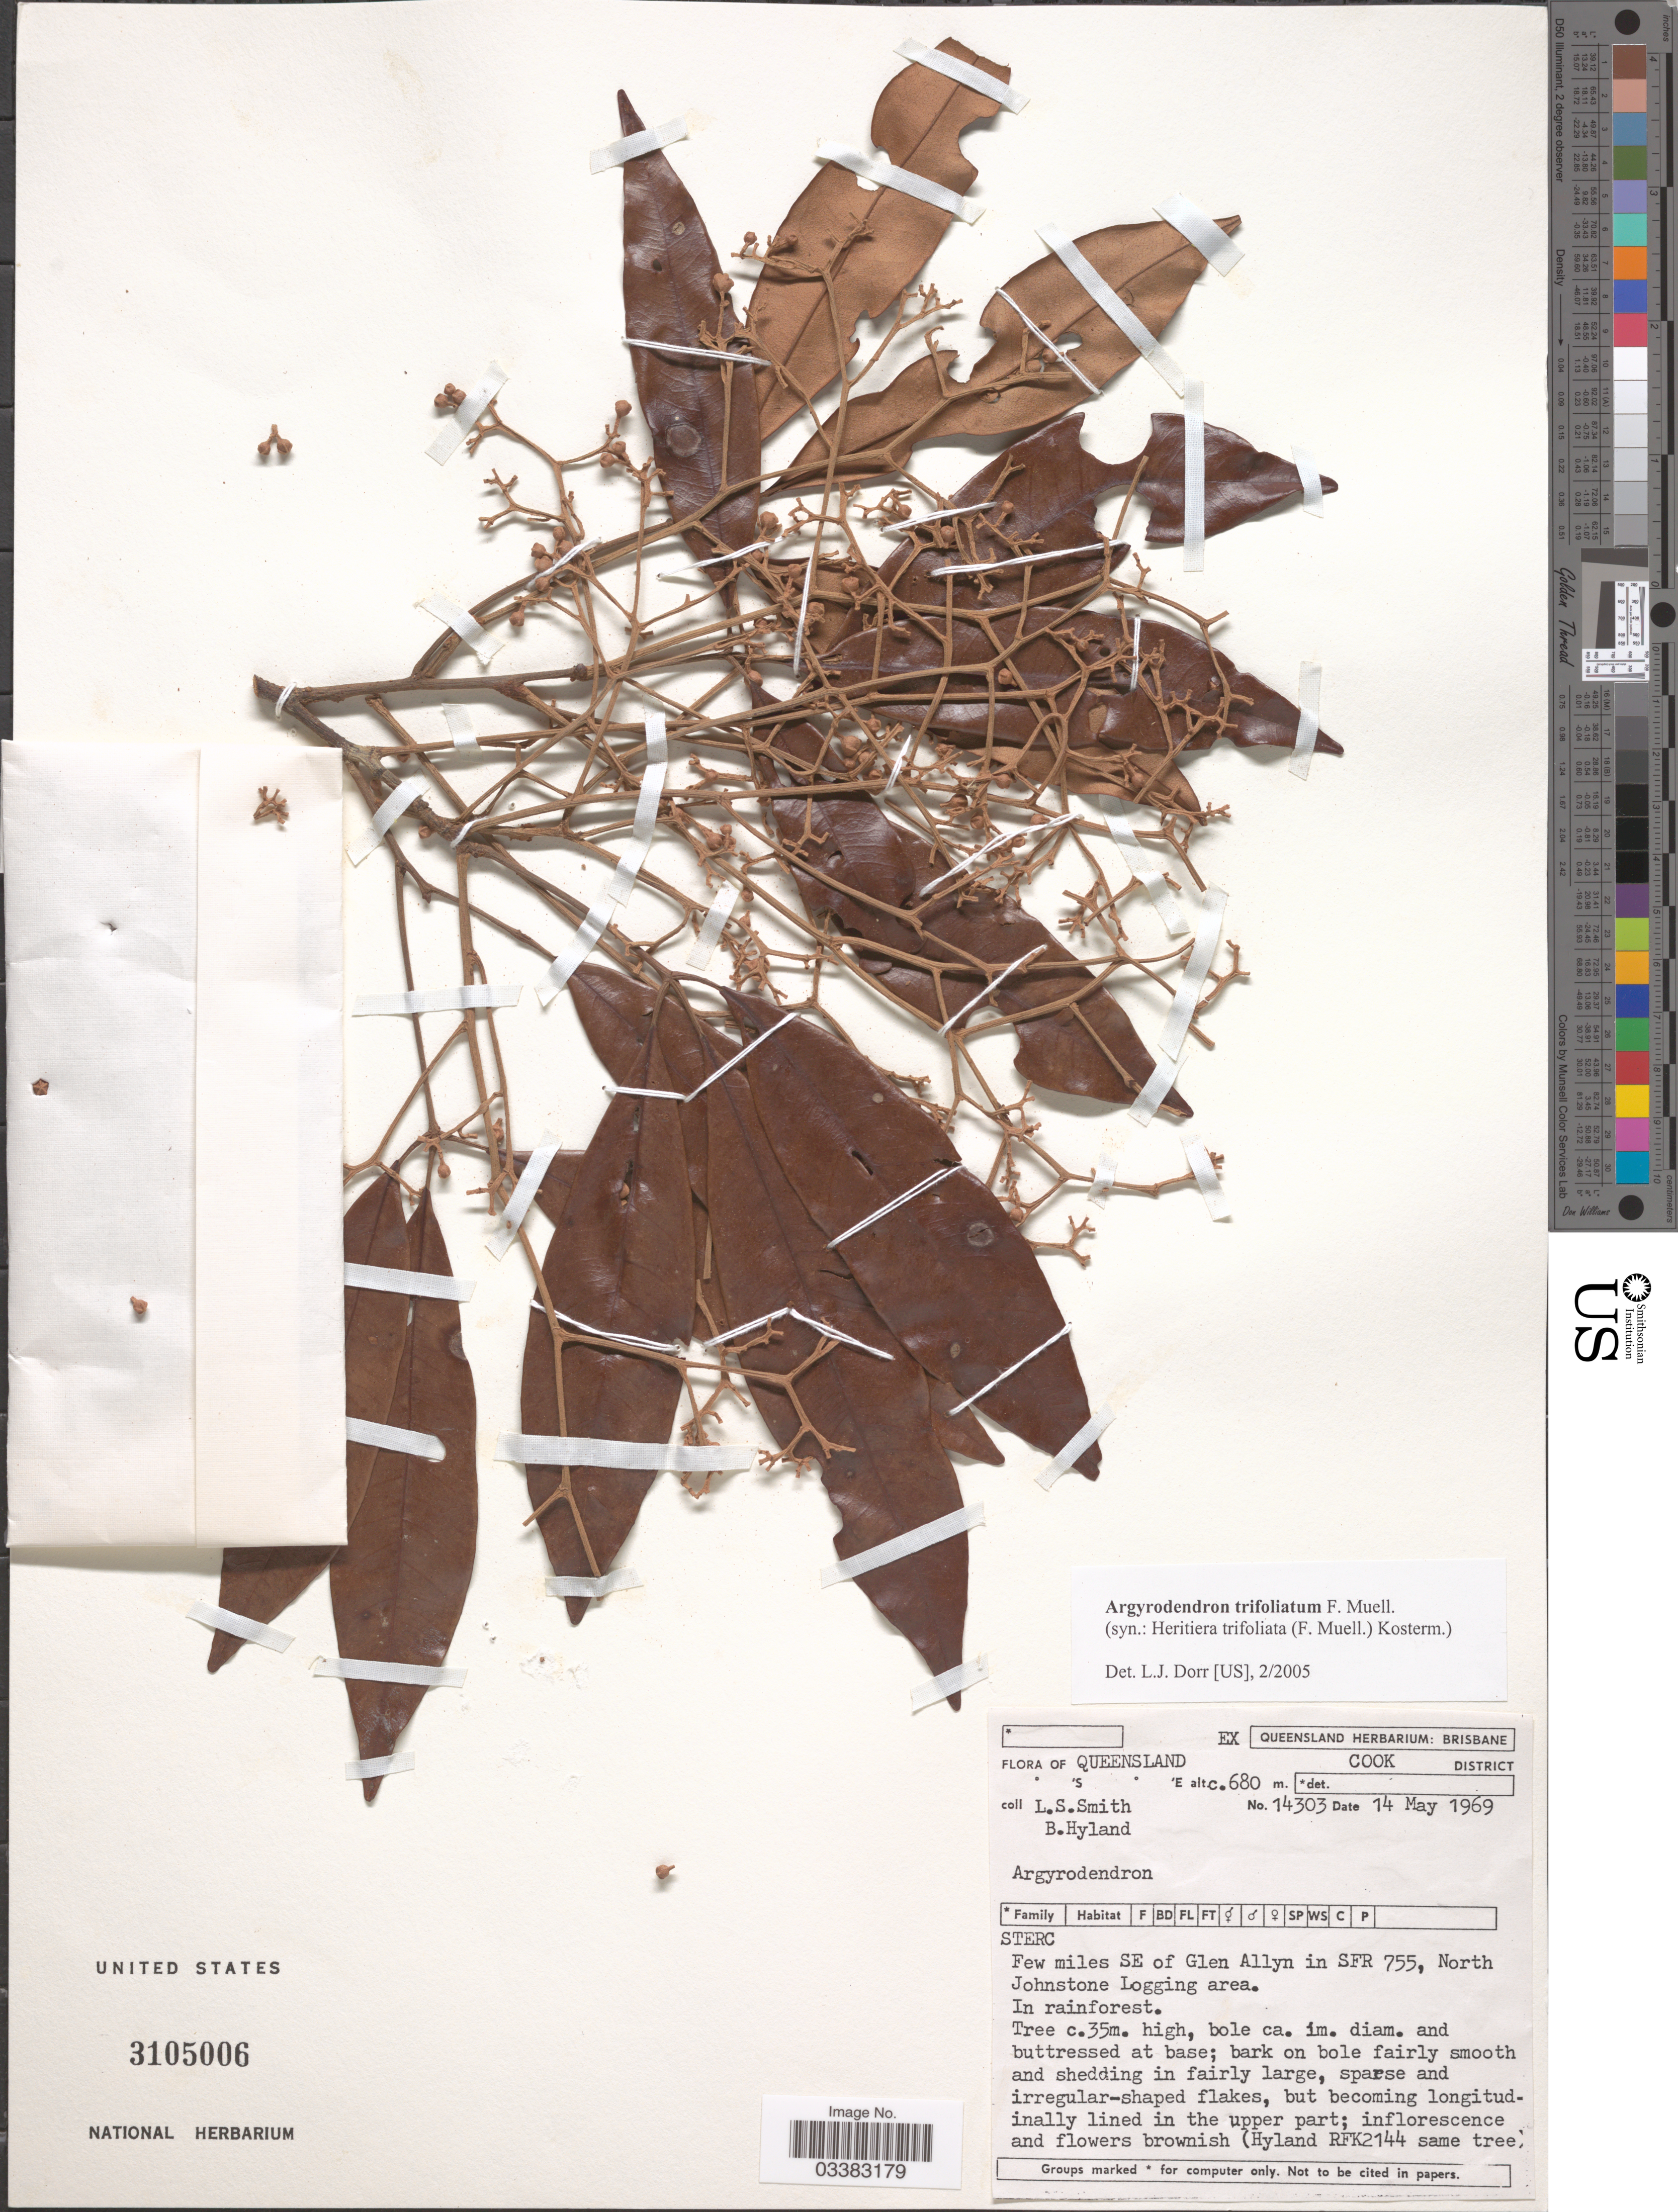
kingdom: Plantae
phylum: Tracheophyta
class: Magnoliopsida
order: Malvales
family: Malvaceae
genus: Argyrodendron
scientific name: Argyrodendron trifoliolatum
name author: F. Muell.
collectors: L. Smith & B. P. Hyland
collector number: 14303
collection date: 1969-05-14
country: Australia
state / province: Queensland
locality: Cook District. Few miles SE of Glen Allyn in SFR 755, North Johnstone Logging area.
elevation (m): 680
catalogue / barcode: US 3105006